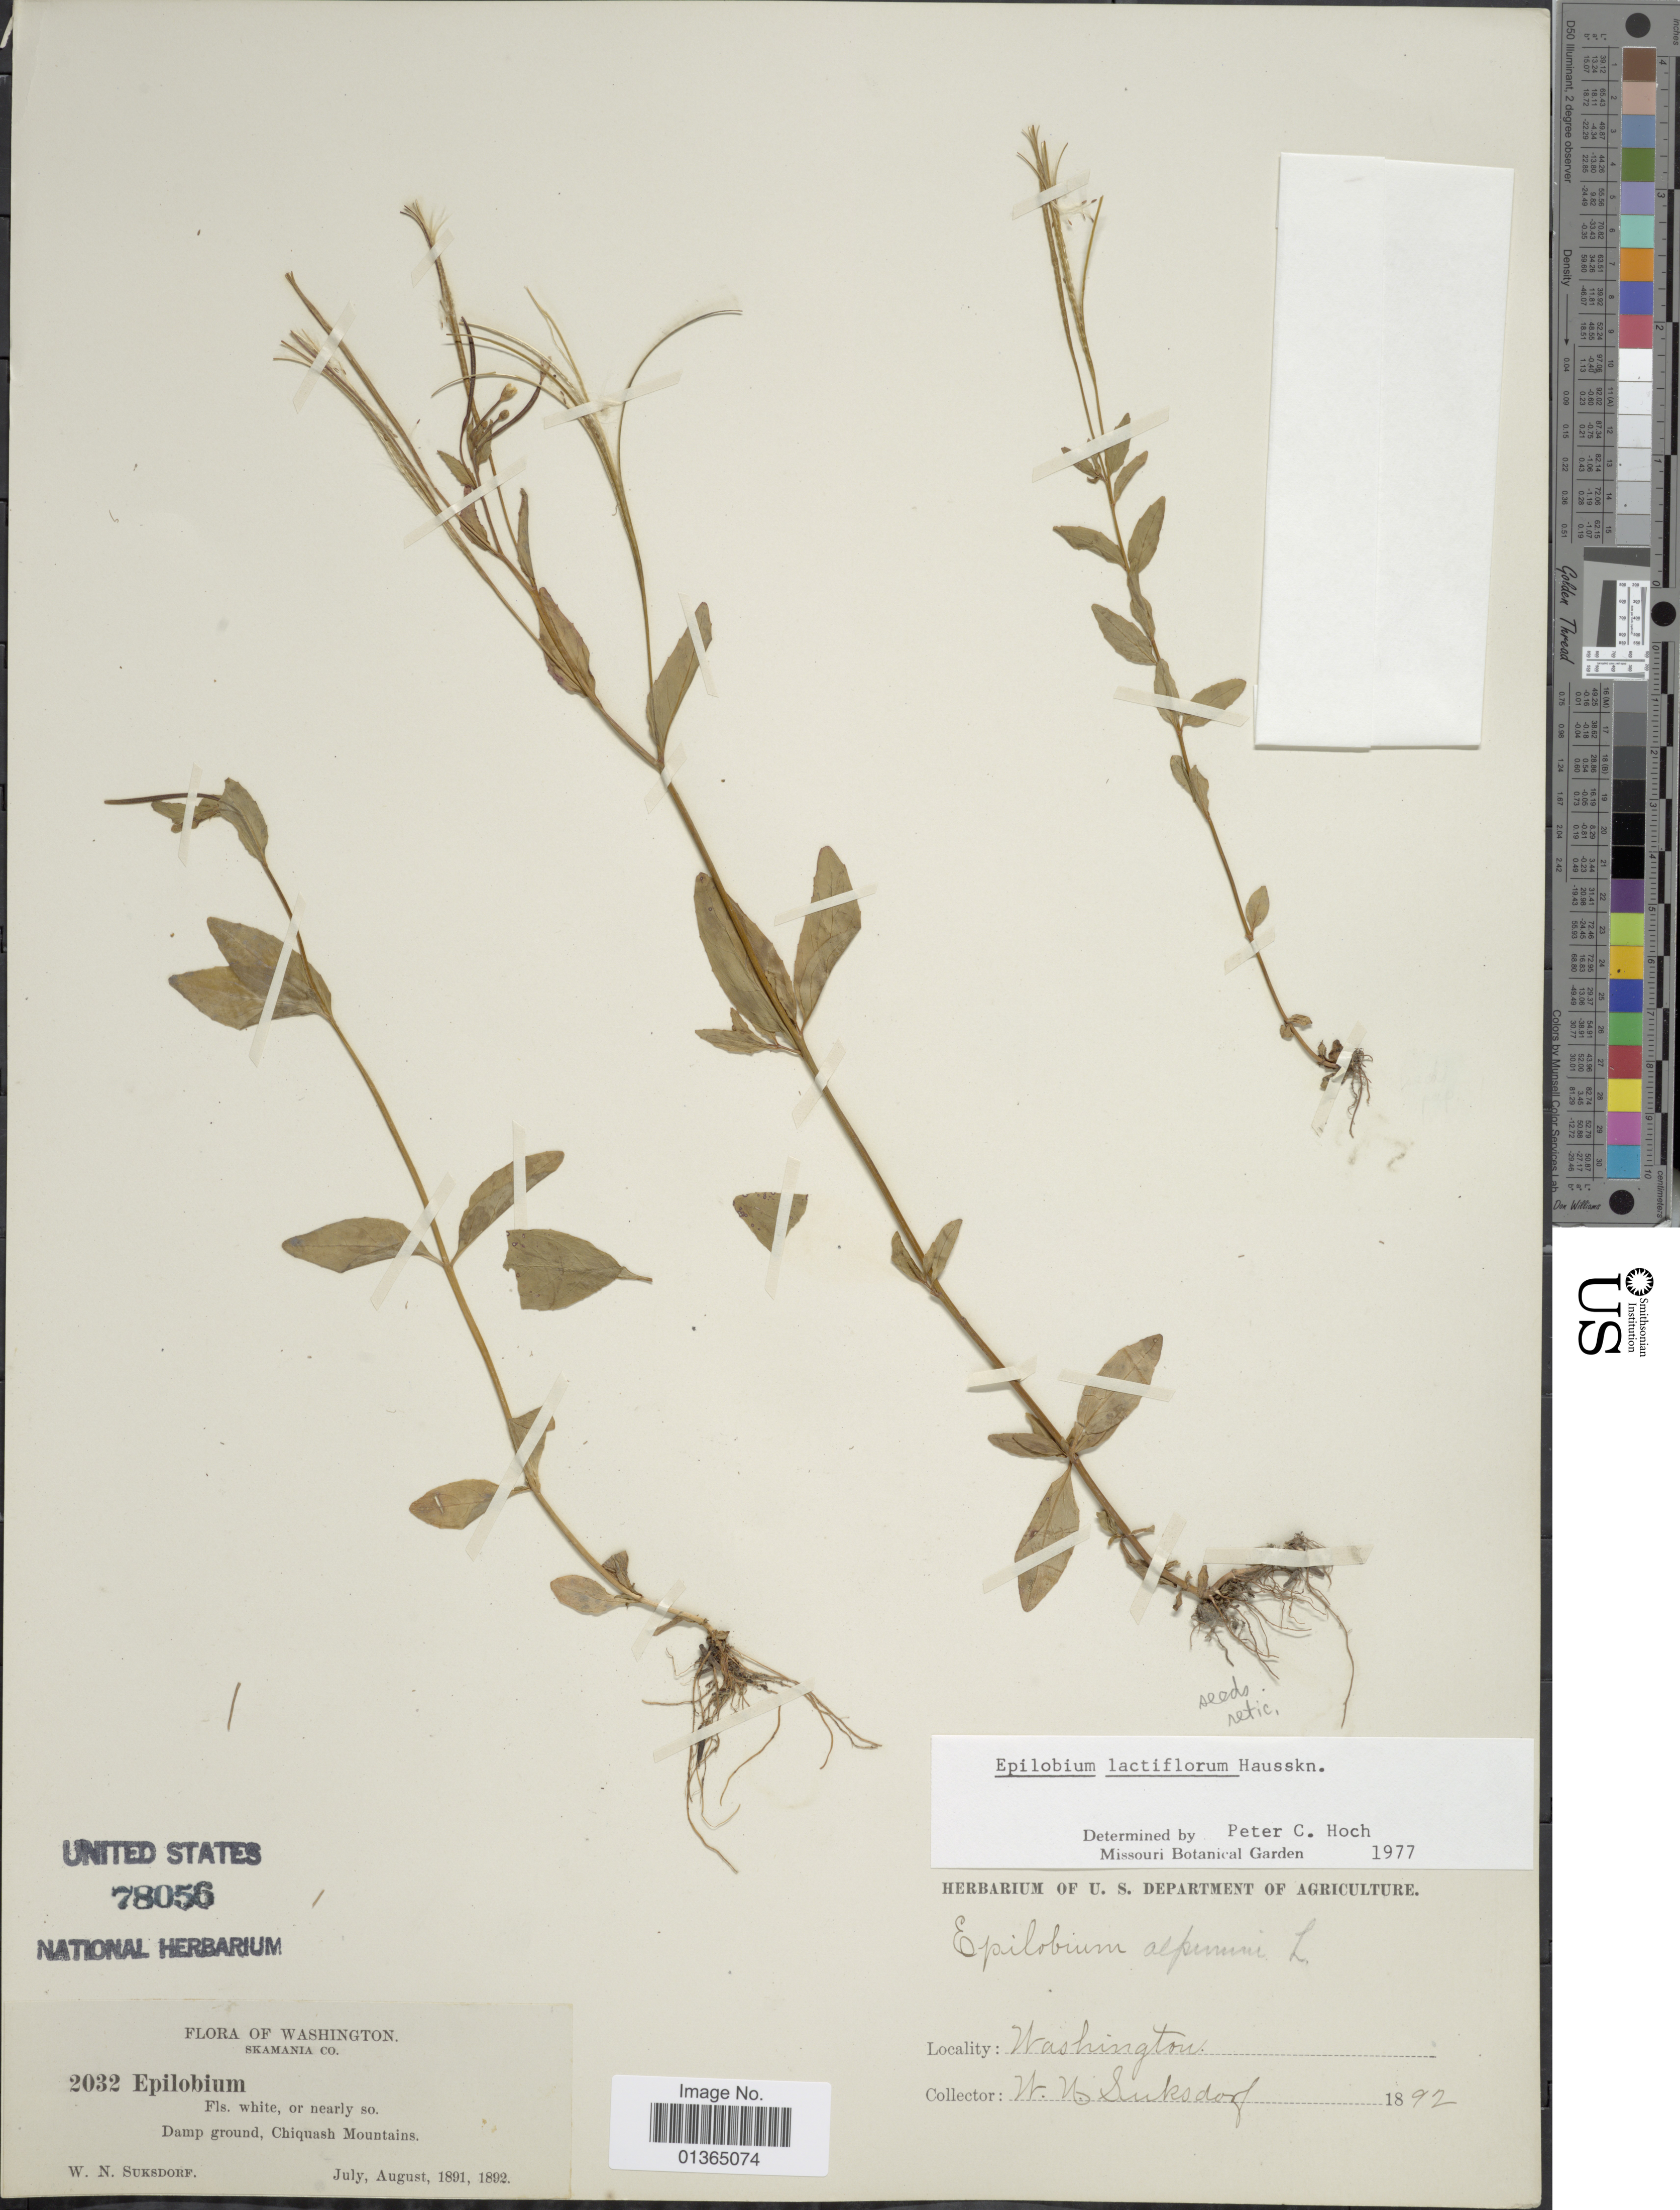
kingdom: Plantae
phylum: Tracheophyta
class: Magnoliopsida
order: Myrtales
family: Onagraceae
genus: Epilobium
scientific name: Epilobium lactiflorum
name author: Hausskn.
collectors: W. N. Suksdorf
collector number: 2032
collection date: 1891-07/1892-08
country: United States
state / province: Washington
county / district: Skamania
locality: Skamania Co. Damp ground, Chiquash Mountains.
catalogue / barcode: US 78056